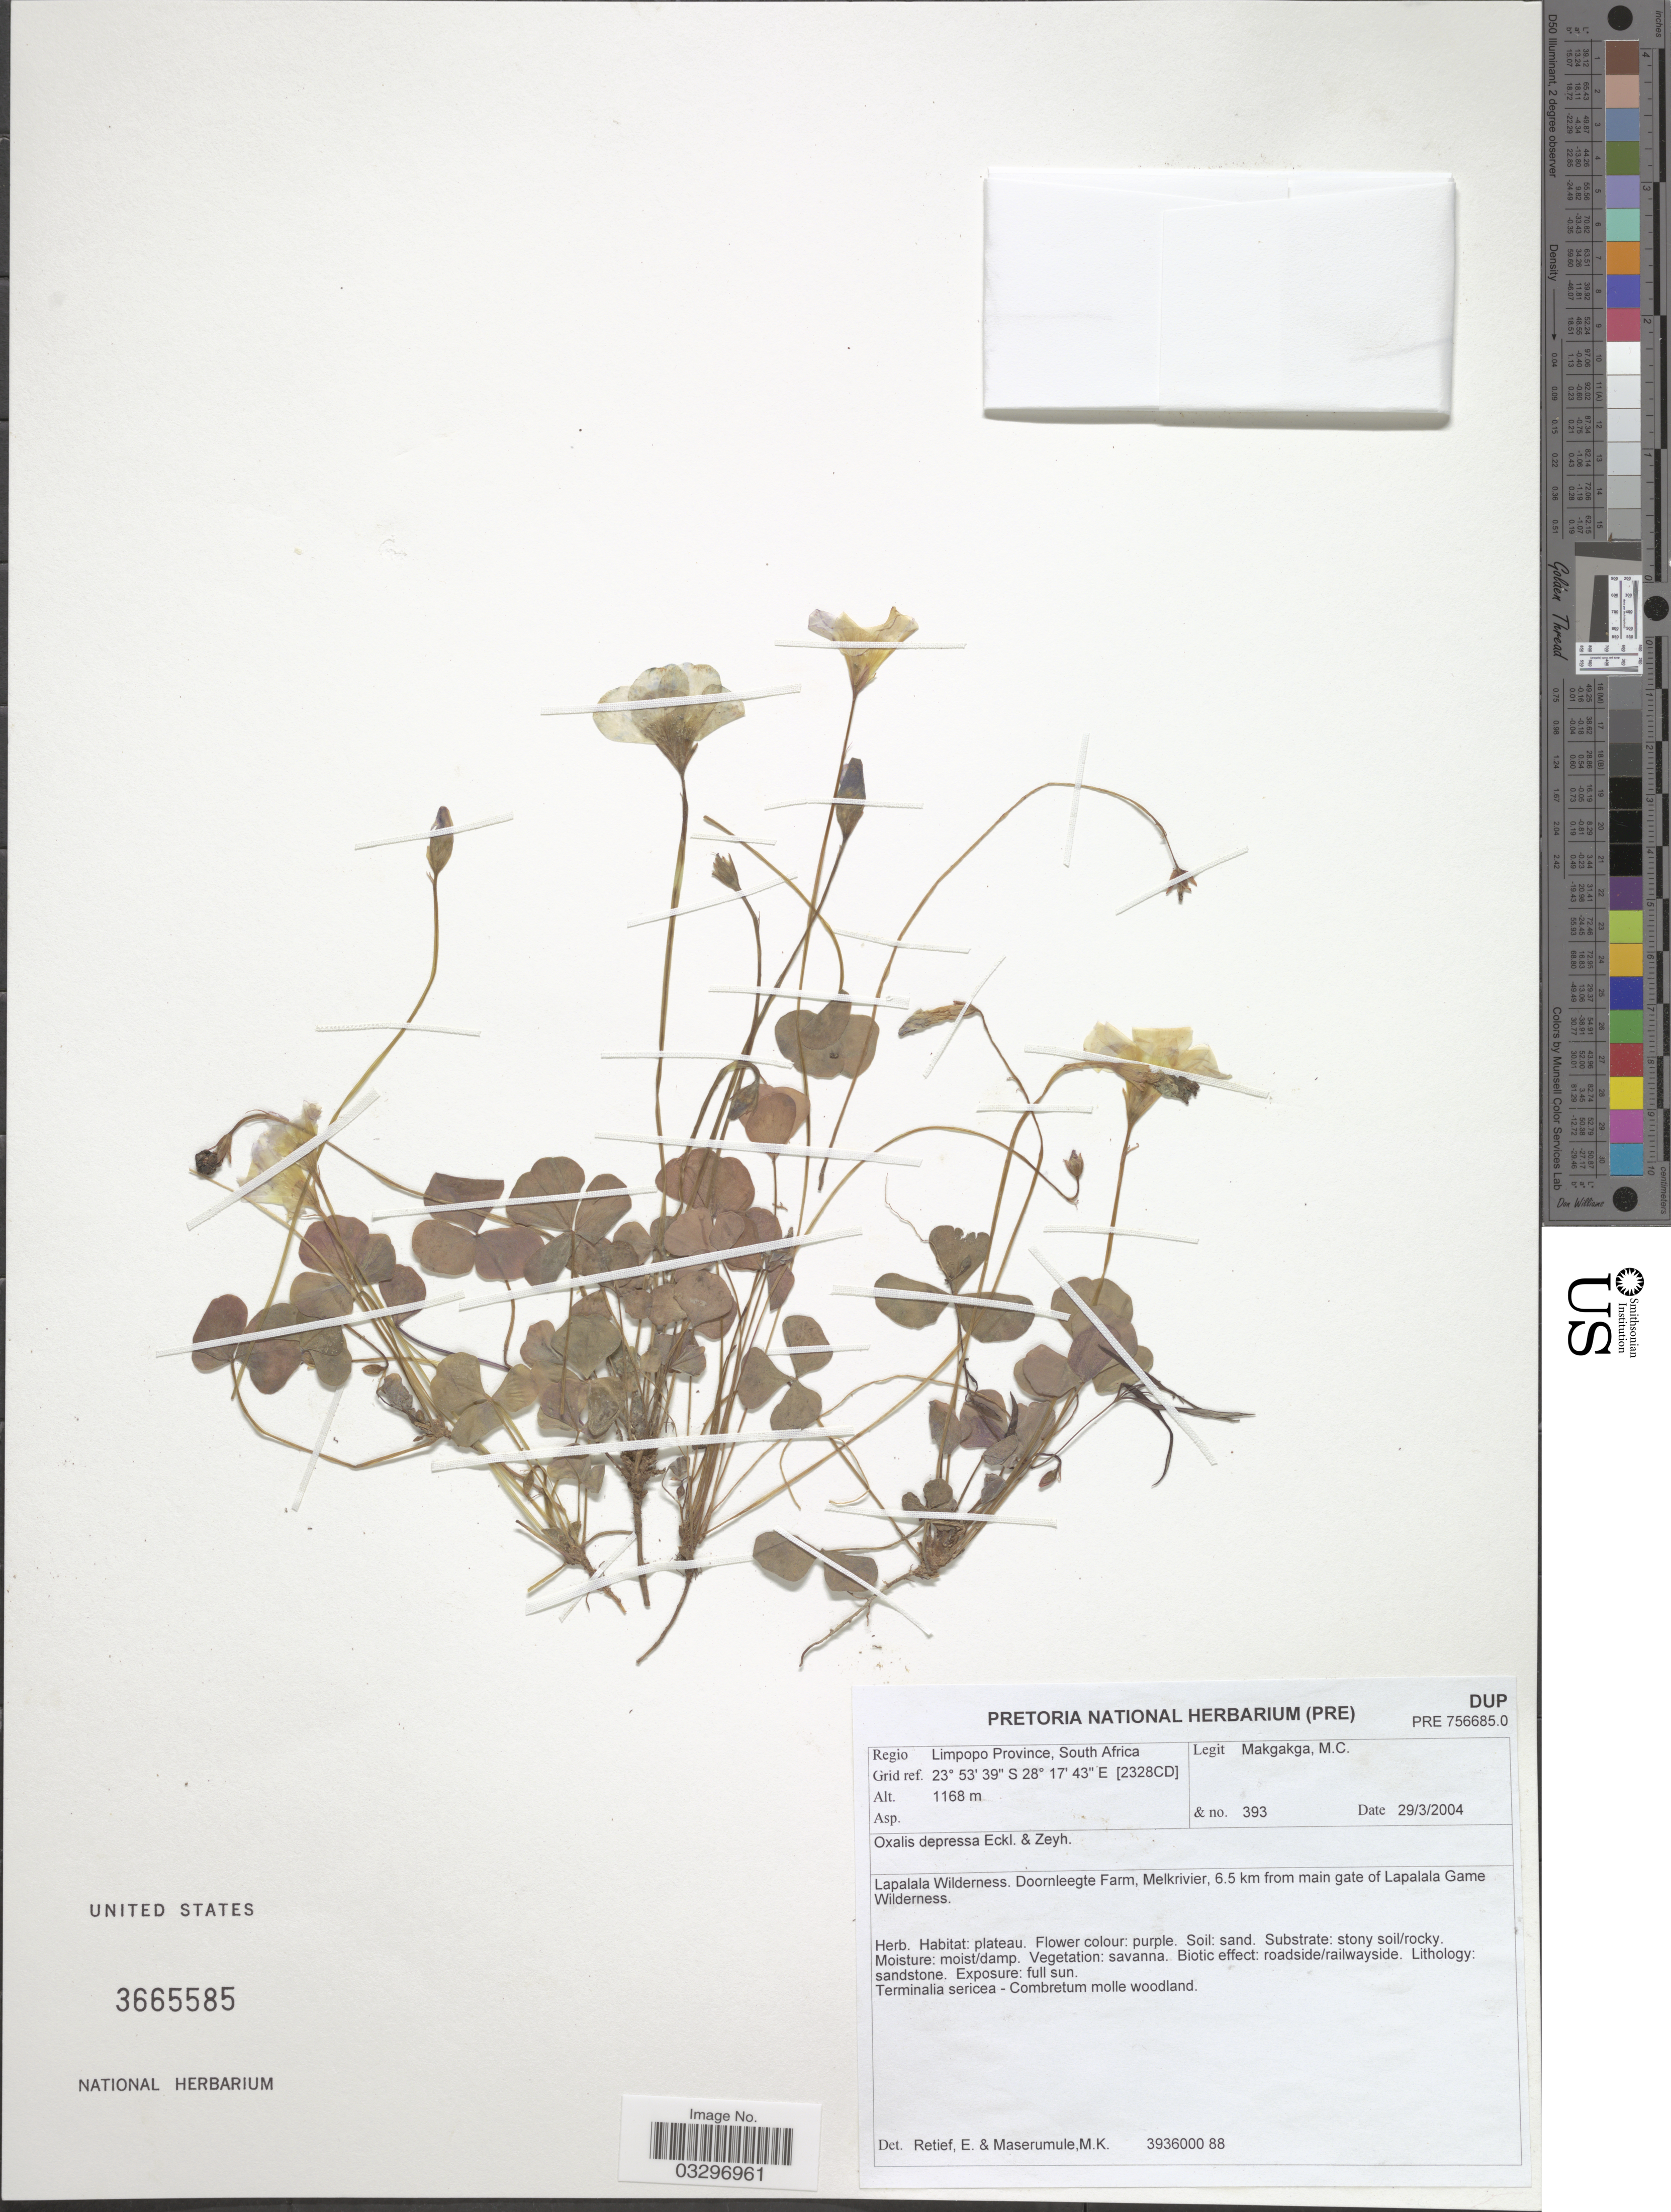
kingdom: Plantae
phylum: Tracheophyta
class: Magnoliopsida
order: Oxalidales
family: Oxalidaceae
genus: Oxalis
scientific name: Oxalis depressa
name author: Eckl. & Zeyh.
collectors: M. Makgakga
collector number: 393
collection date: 2004-03-29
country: South Africa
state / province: Limpopo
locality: Regio Limpopo Province. Grid ref. [2328CD]. Lapalala Wilderness. Doornleegte Farm, Melkrivier, 6.5 km from main gate of Lapalala Game Wilderness.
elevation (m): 1168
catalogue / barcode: US 3665585